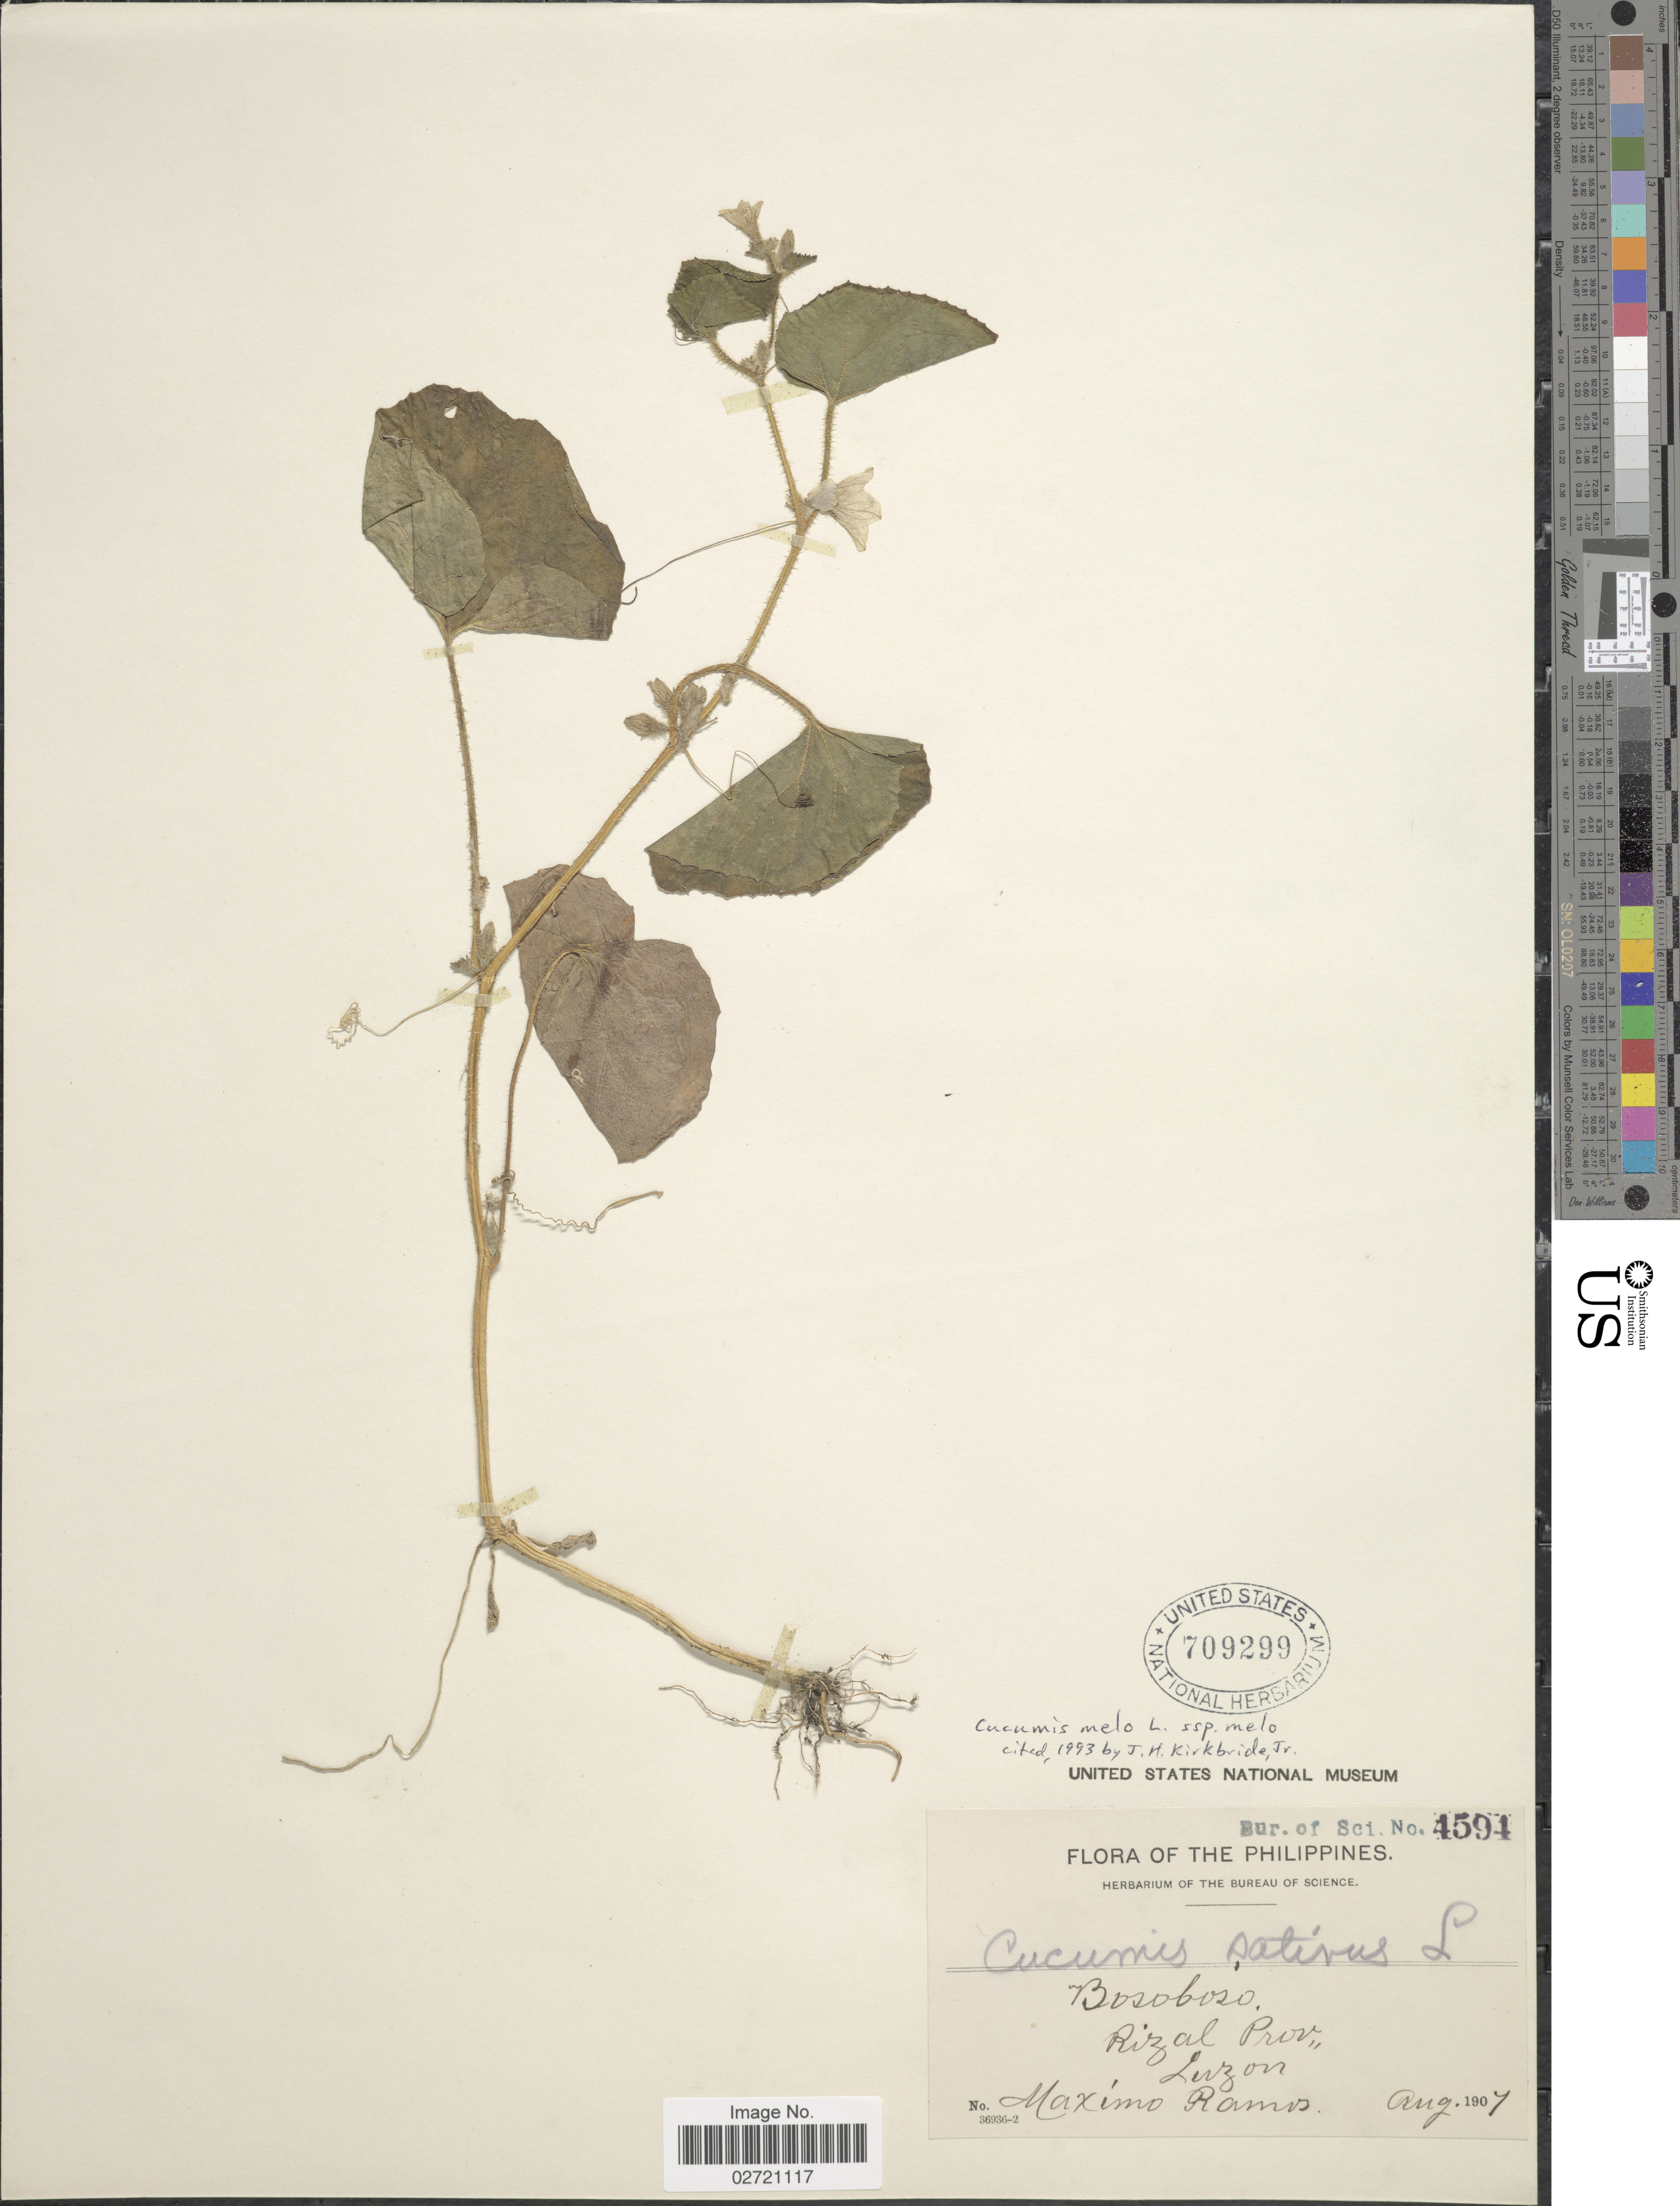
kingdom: Plantae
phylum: Tracheophyta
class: Magnoliopsida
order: Cucurbitales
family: Cucurbitaceae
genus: Cucumis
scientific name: Cucumis melo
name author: L.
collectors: M. Ramos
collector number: Bur. of Sci. 4594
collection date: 1907-08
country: Philippines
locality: Bosoboso, Rizal Prov., Luzon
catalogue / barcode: US 709299